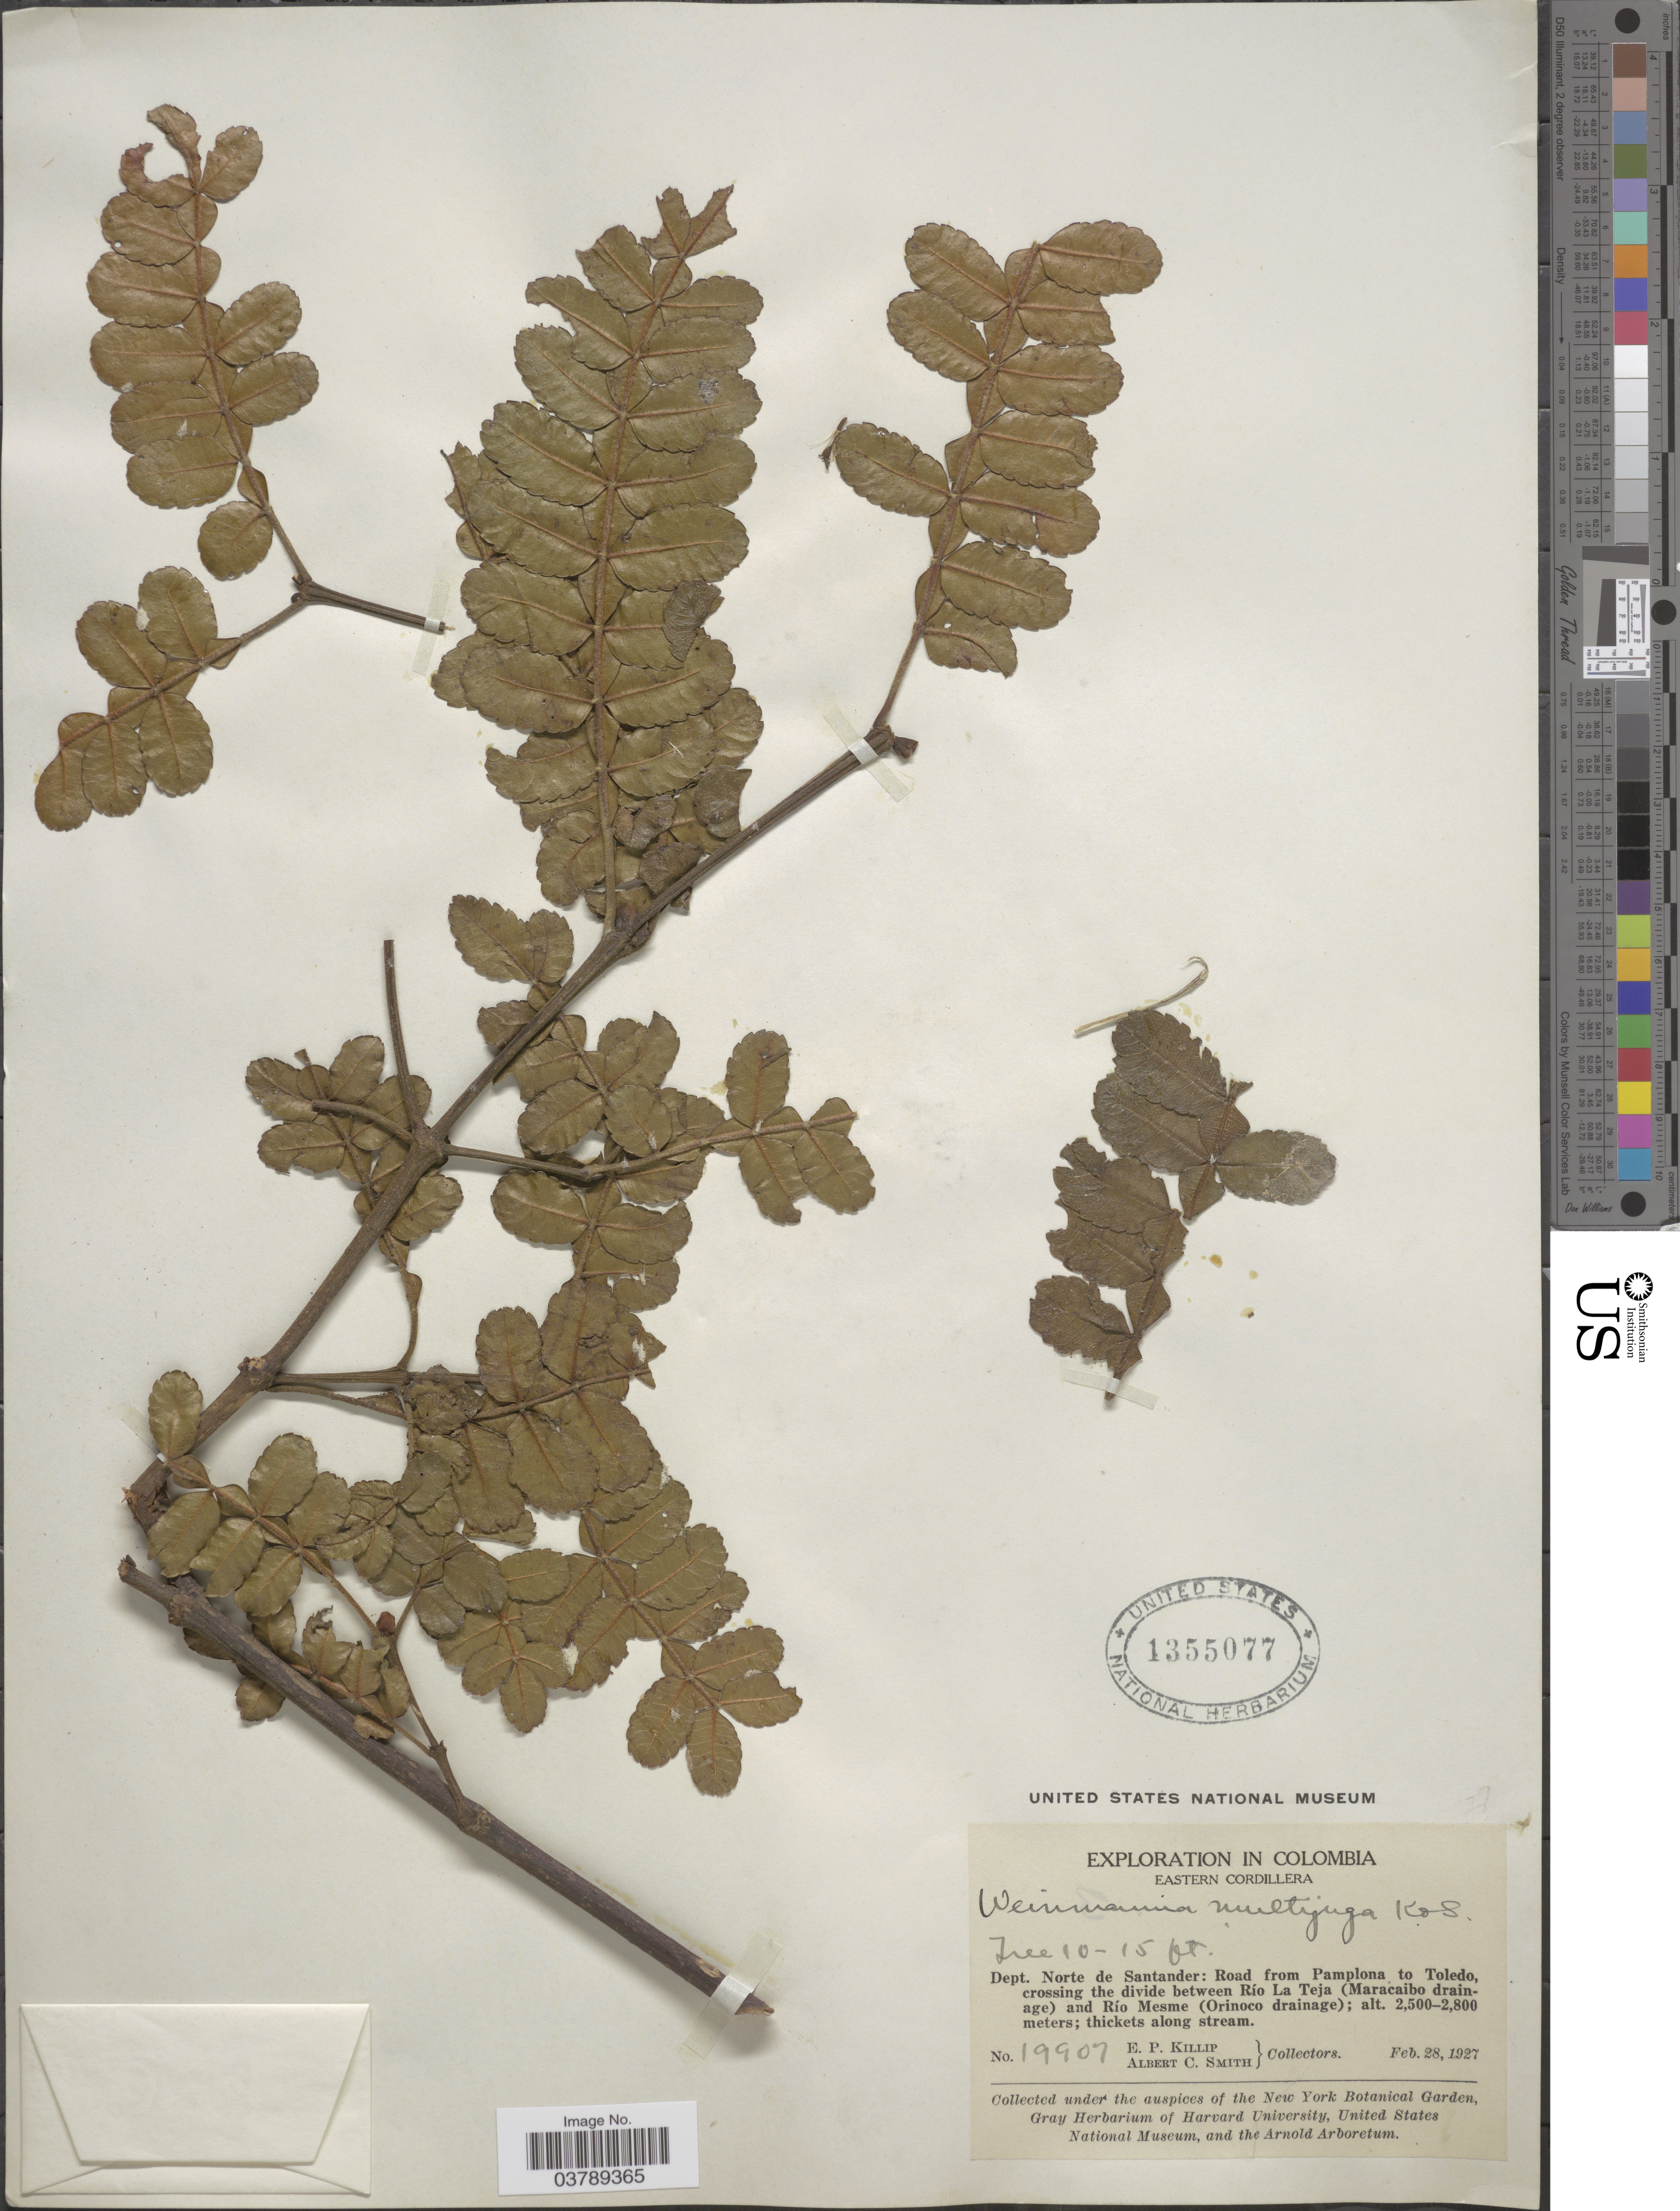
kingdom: Plantae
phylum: Tracheophyta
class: Magnoliopsida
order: Oxalidales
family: Cunoniaceae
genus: Weinmannia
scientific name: Weinmannia multijuga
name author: Killip & A.C. Sm.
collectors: E. P. Killip & A. C. Smith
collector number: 19907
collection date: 1927-02-28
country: Colombia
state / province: Norte de Santander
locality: Eastern Cordillera. Dept. Norte de Santander: Road from Pamplona to Toledo, crossing the divide between Río La Teja (Maracaibo drainage) and Río Mesme (Orinoco drainage); thickets along stream.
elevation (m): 2500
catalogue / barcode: US 1355077